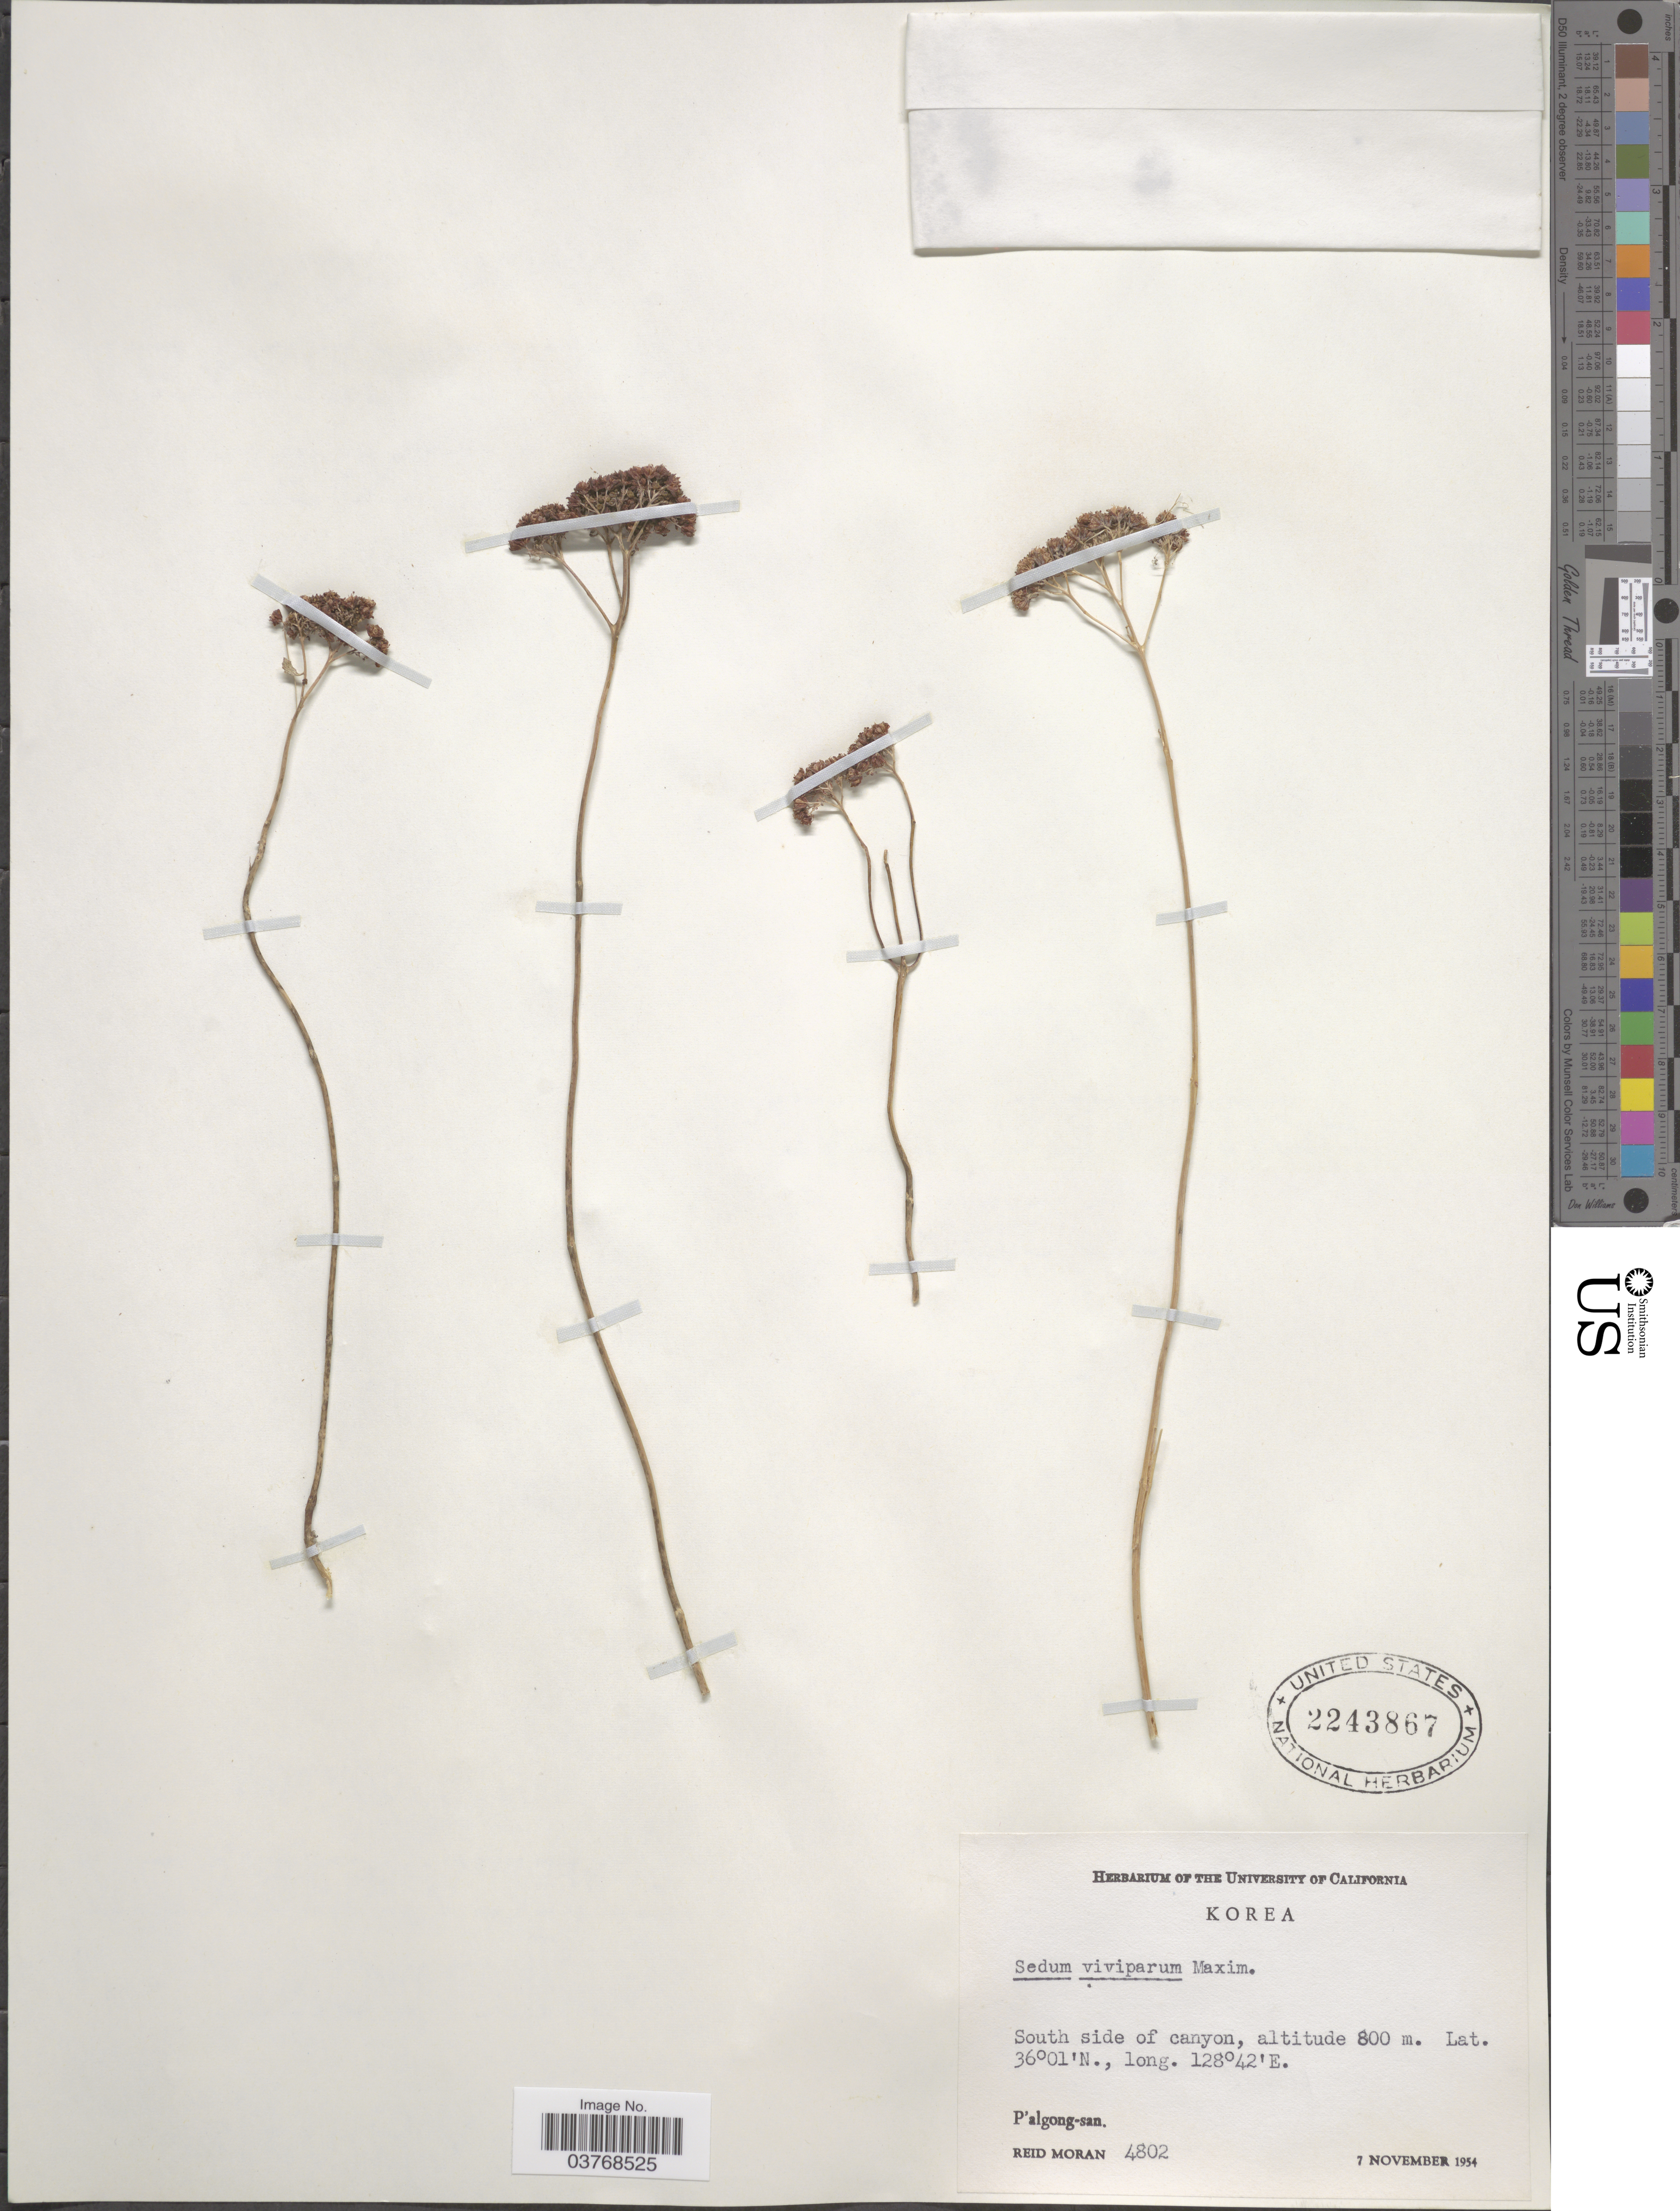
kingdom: Plantae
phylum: Tracheophyta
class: Magnoliopsida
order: Saxifragales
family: Crassulaceae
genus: Hylotelephium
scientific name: Hylotelephium viviparum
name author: (Maxim.) H. Ohba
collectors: R. Moran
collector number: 4802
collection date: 1954-11-07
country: South Korea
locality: South side of canyon. P'algong-san.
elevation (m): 800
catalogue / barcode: US 2243867